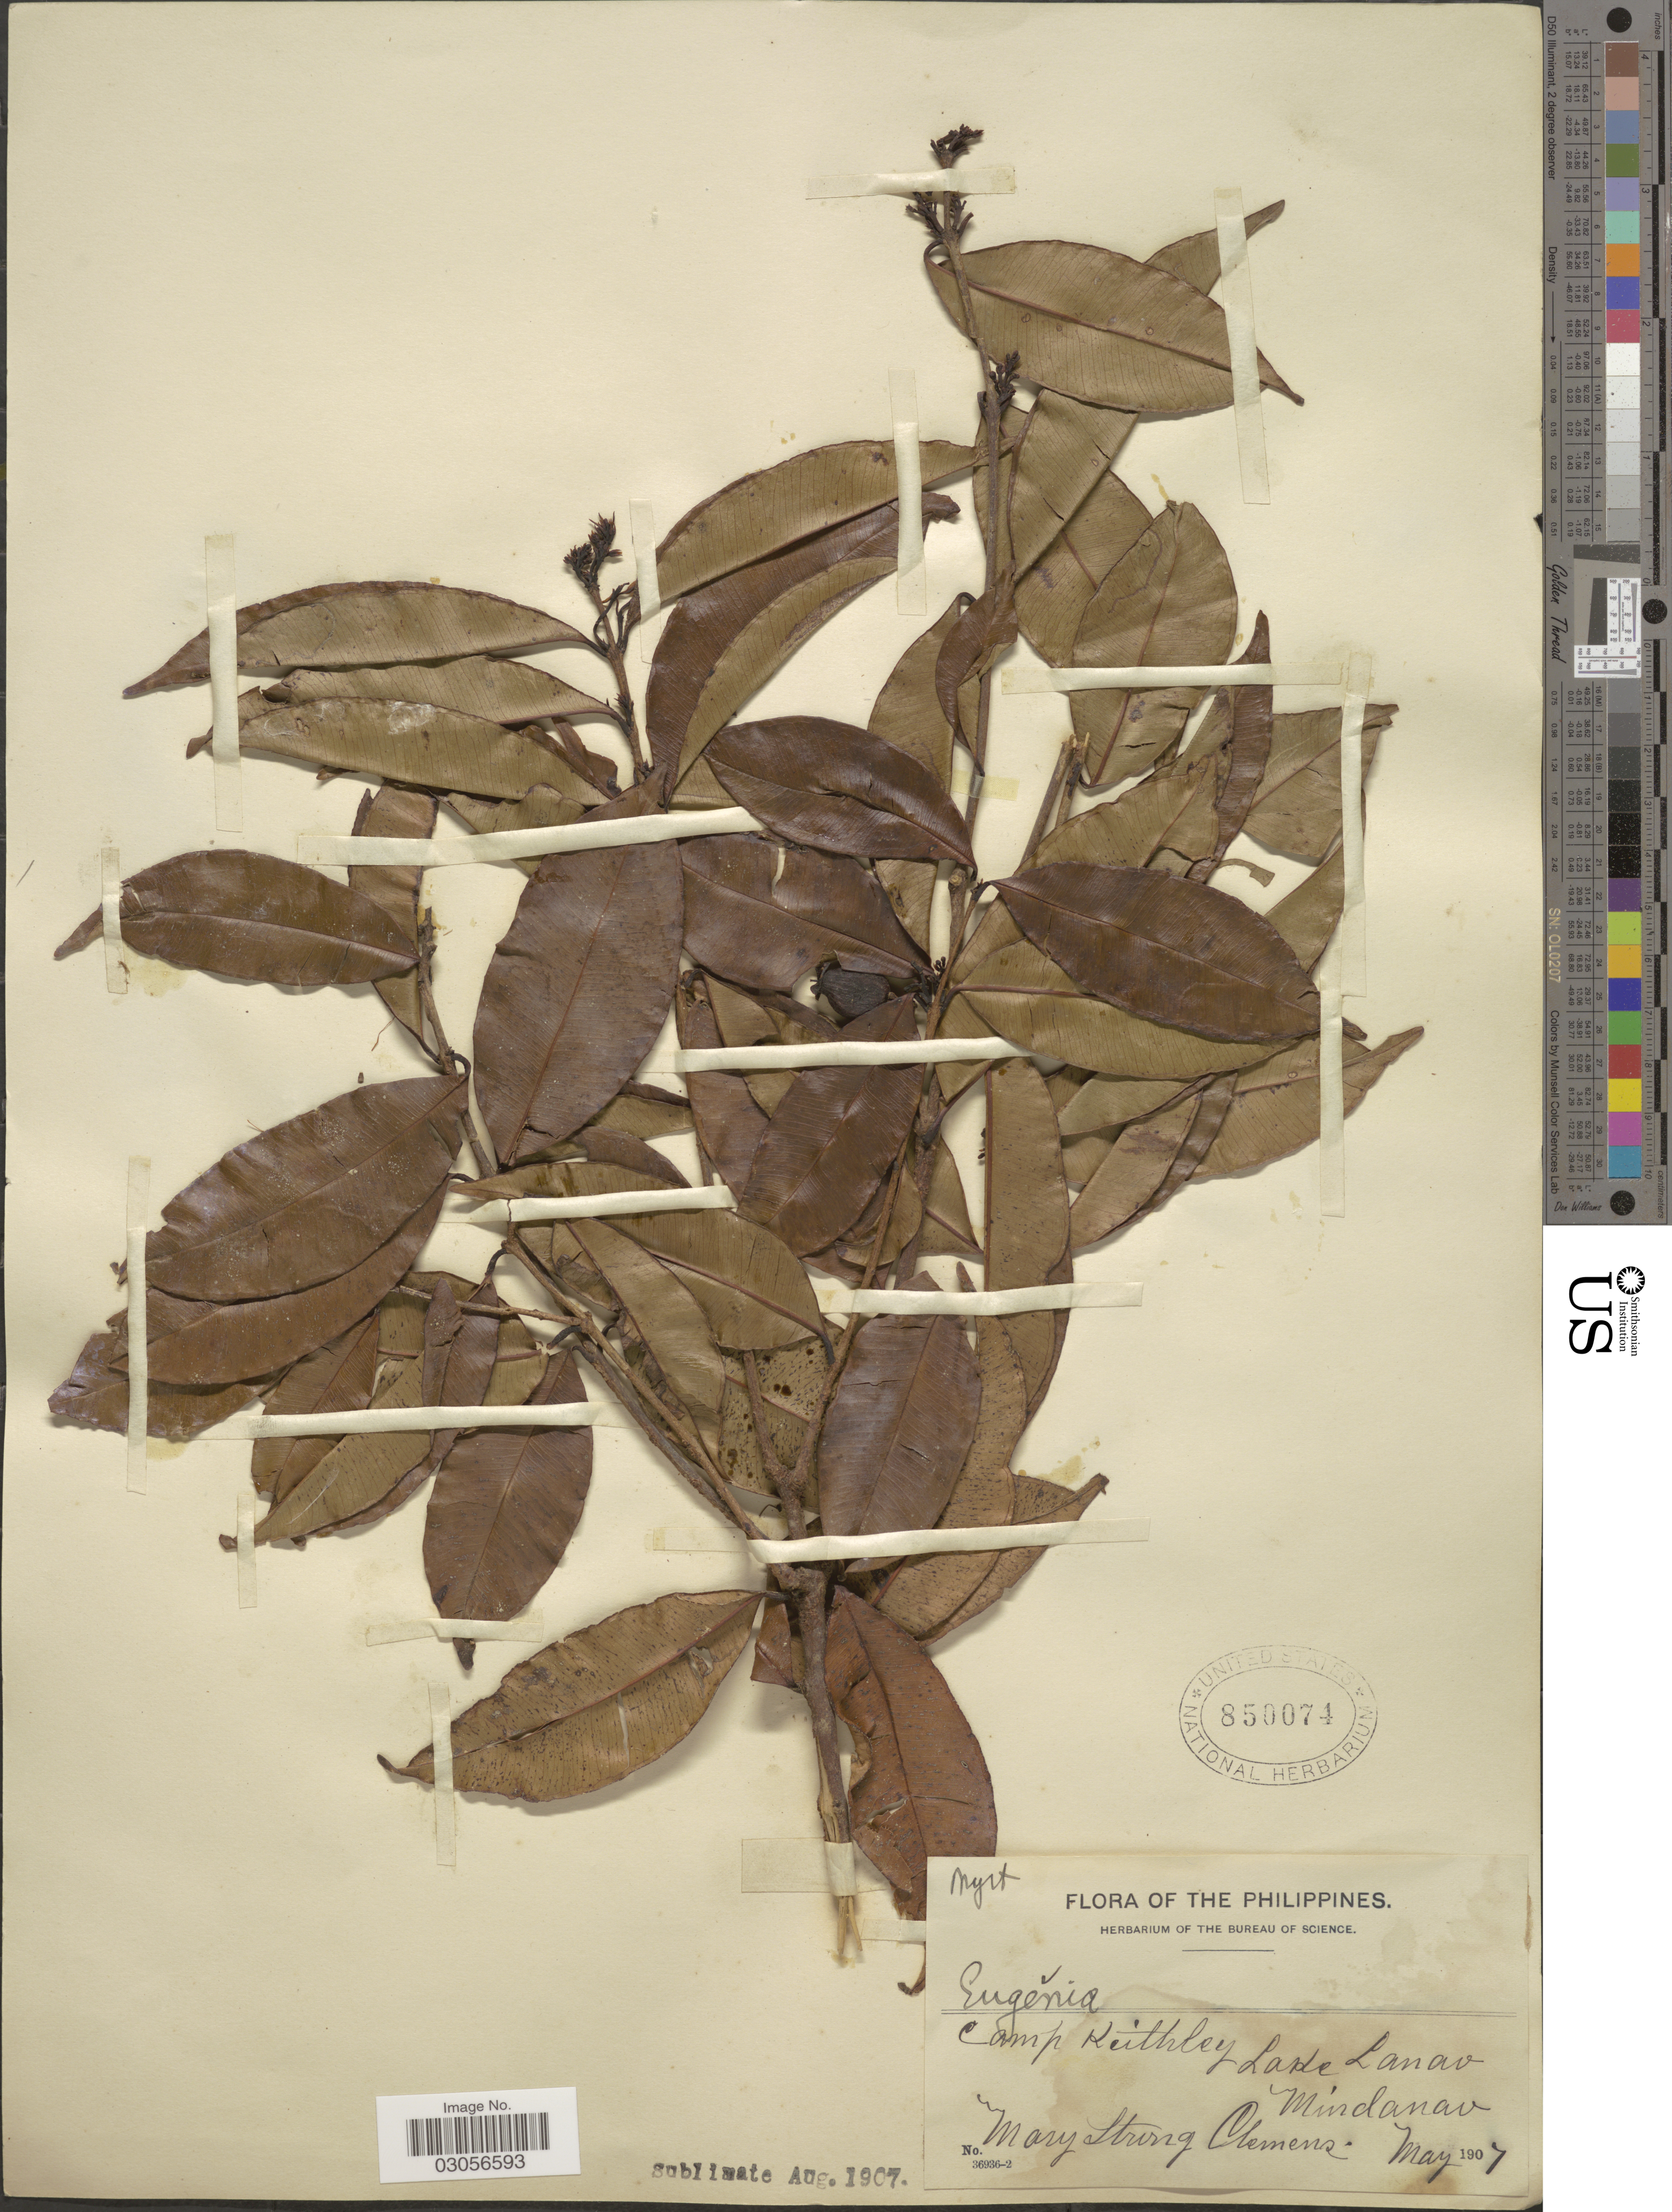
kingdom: Plantae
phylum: Tracheophyta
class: Magnoliopsida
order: Myrtales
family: Myrtaceae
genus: Syzygium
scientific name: Syzygium sp.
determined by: Strong, M. T., (US), Smithsonian Institution - National Museum of Natural History (UNITED STATES)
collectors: M. S. Clemens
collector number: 36936-2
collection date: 1907-05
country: Philippines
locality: Camp Keithley. Lake Lanao. Mindanao.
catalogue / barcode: US 850074